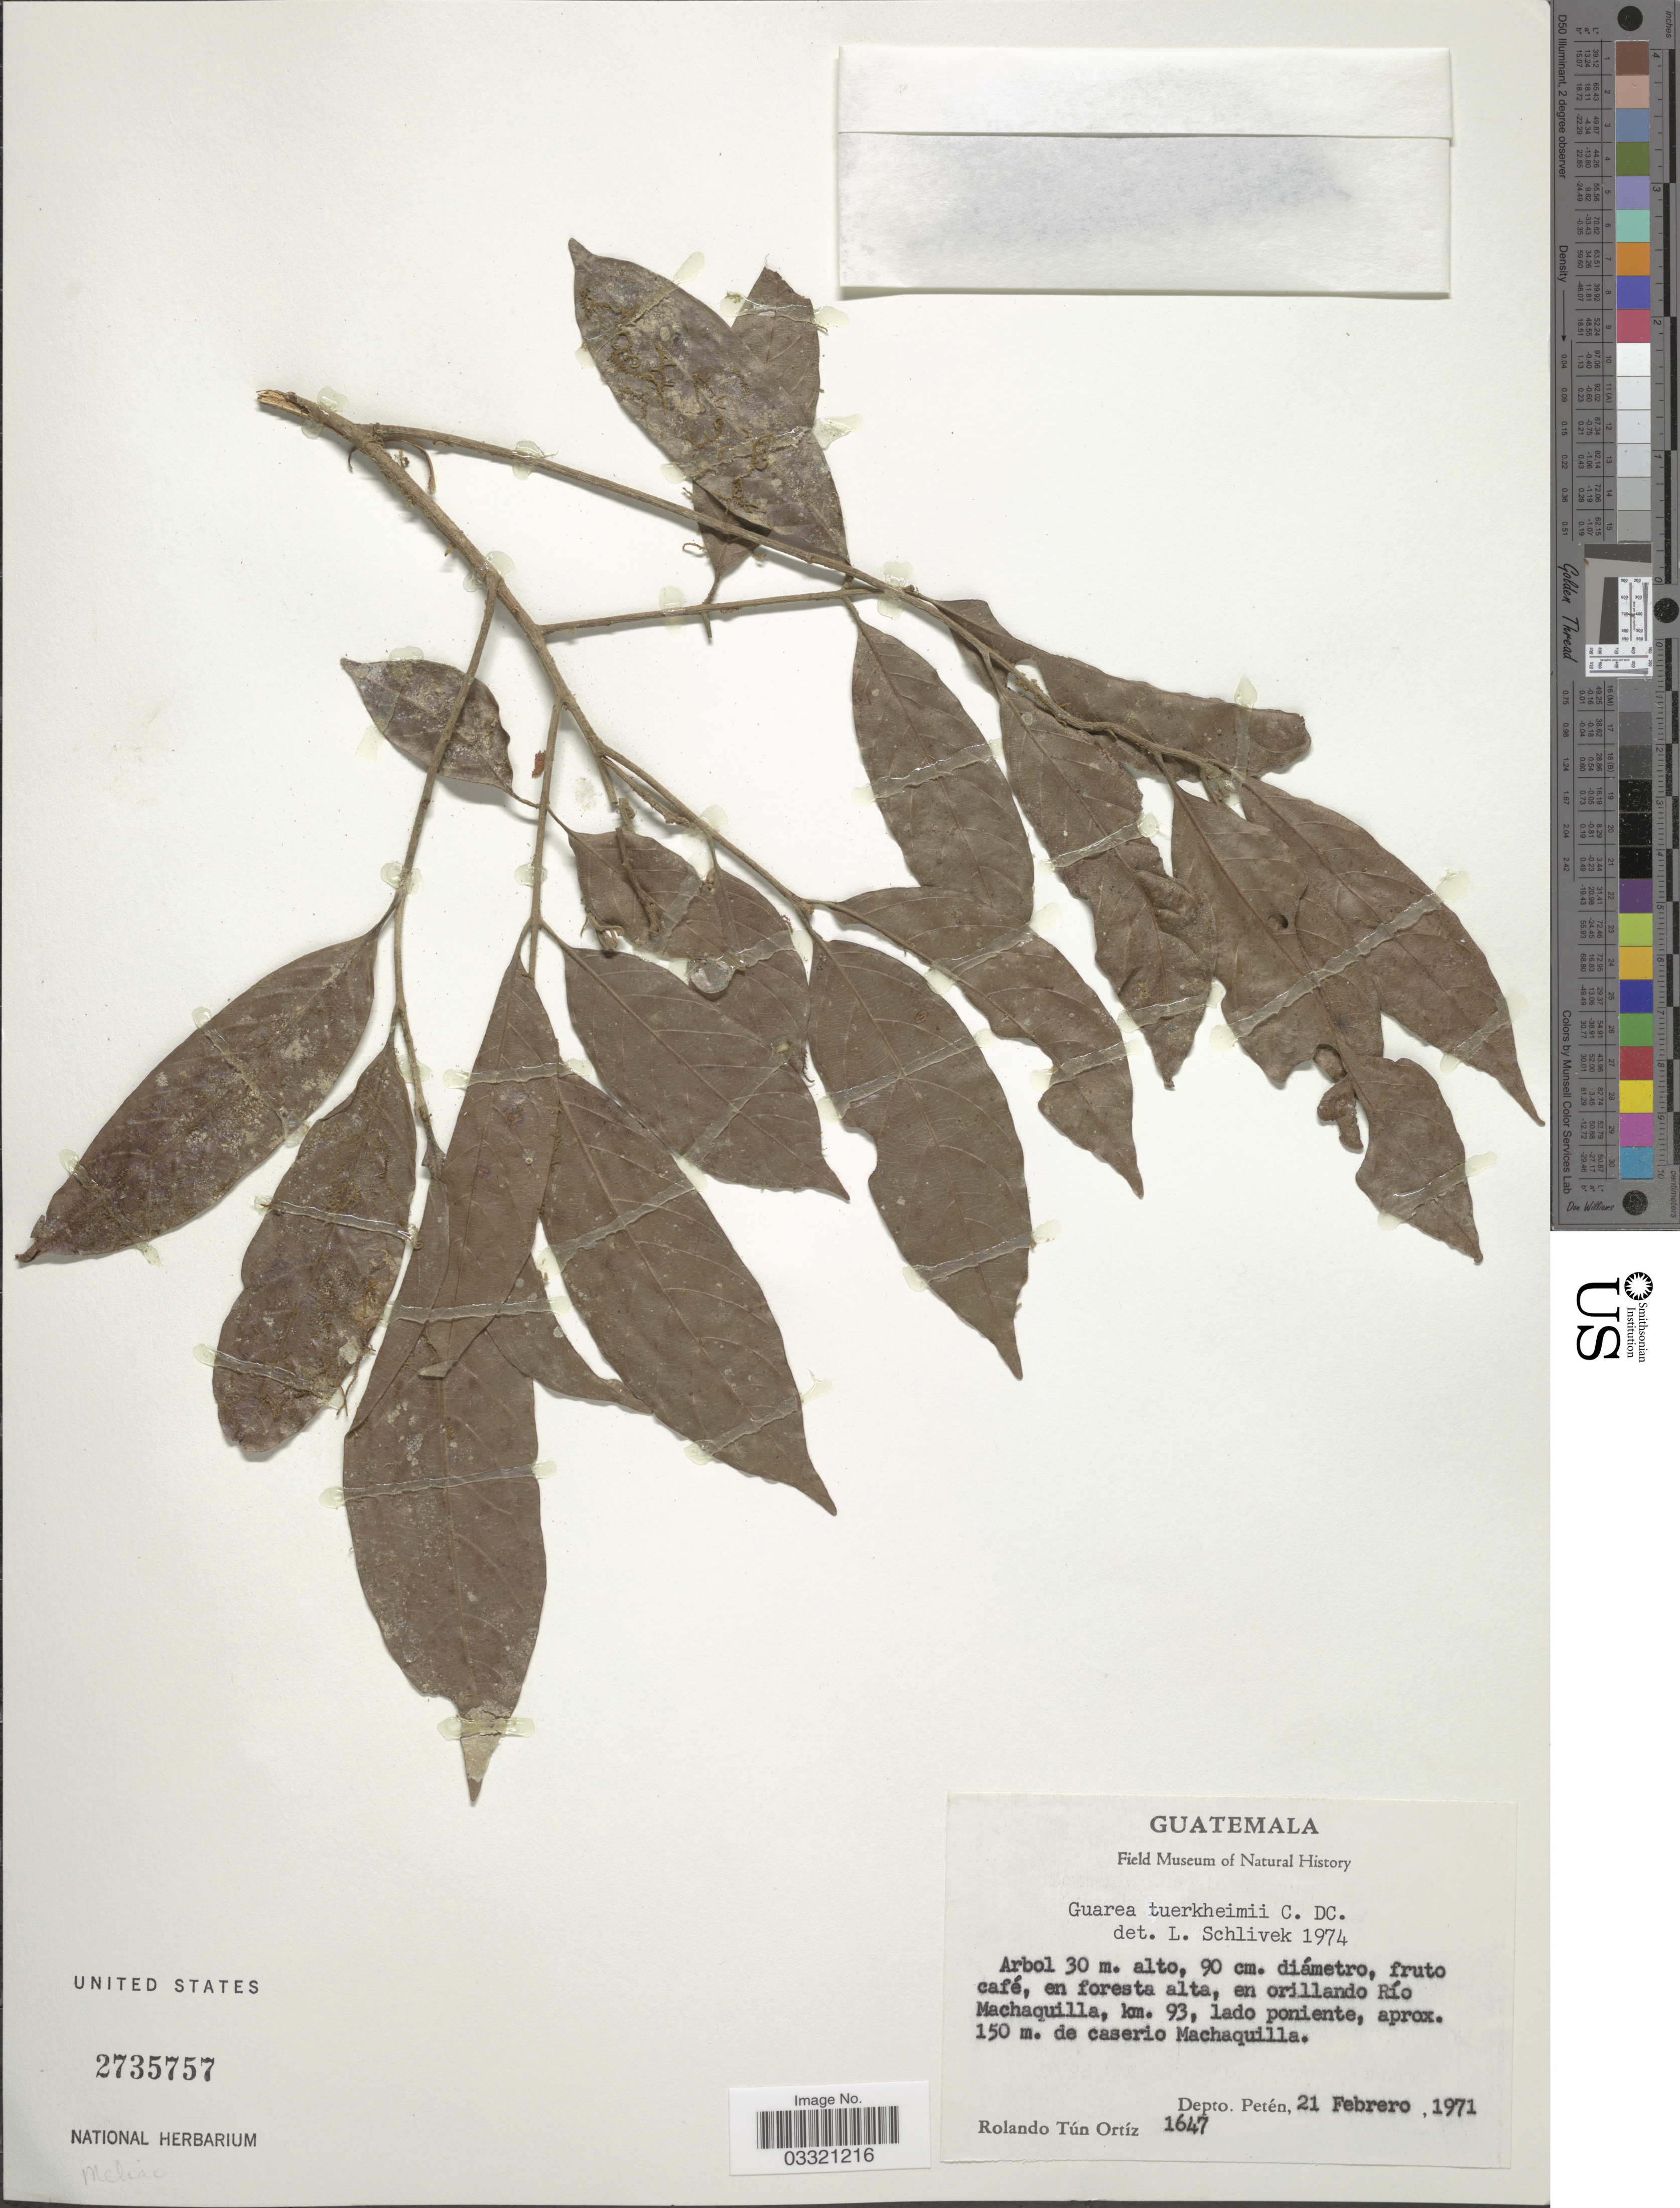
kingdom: Plantae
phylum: Tracheophyta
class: Magnoliopsida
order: Sapindales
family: Meliaceae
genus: Guarea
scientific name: Guarea tuerckheimii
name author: C. DC. ex Donn. Sm.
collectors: R. T. Ortíz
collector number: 1647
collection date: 1971-02-21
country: Guatemala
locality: Fruto café, en foresta alta, en orillando Río Machaquilla, km. 93, lado poniente, aprox. 150 m. de caserio Machaquilla. Depto. Petén.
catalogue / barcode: US 2735757